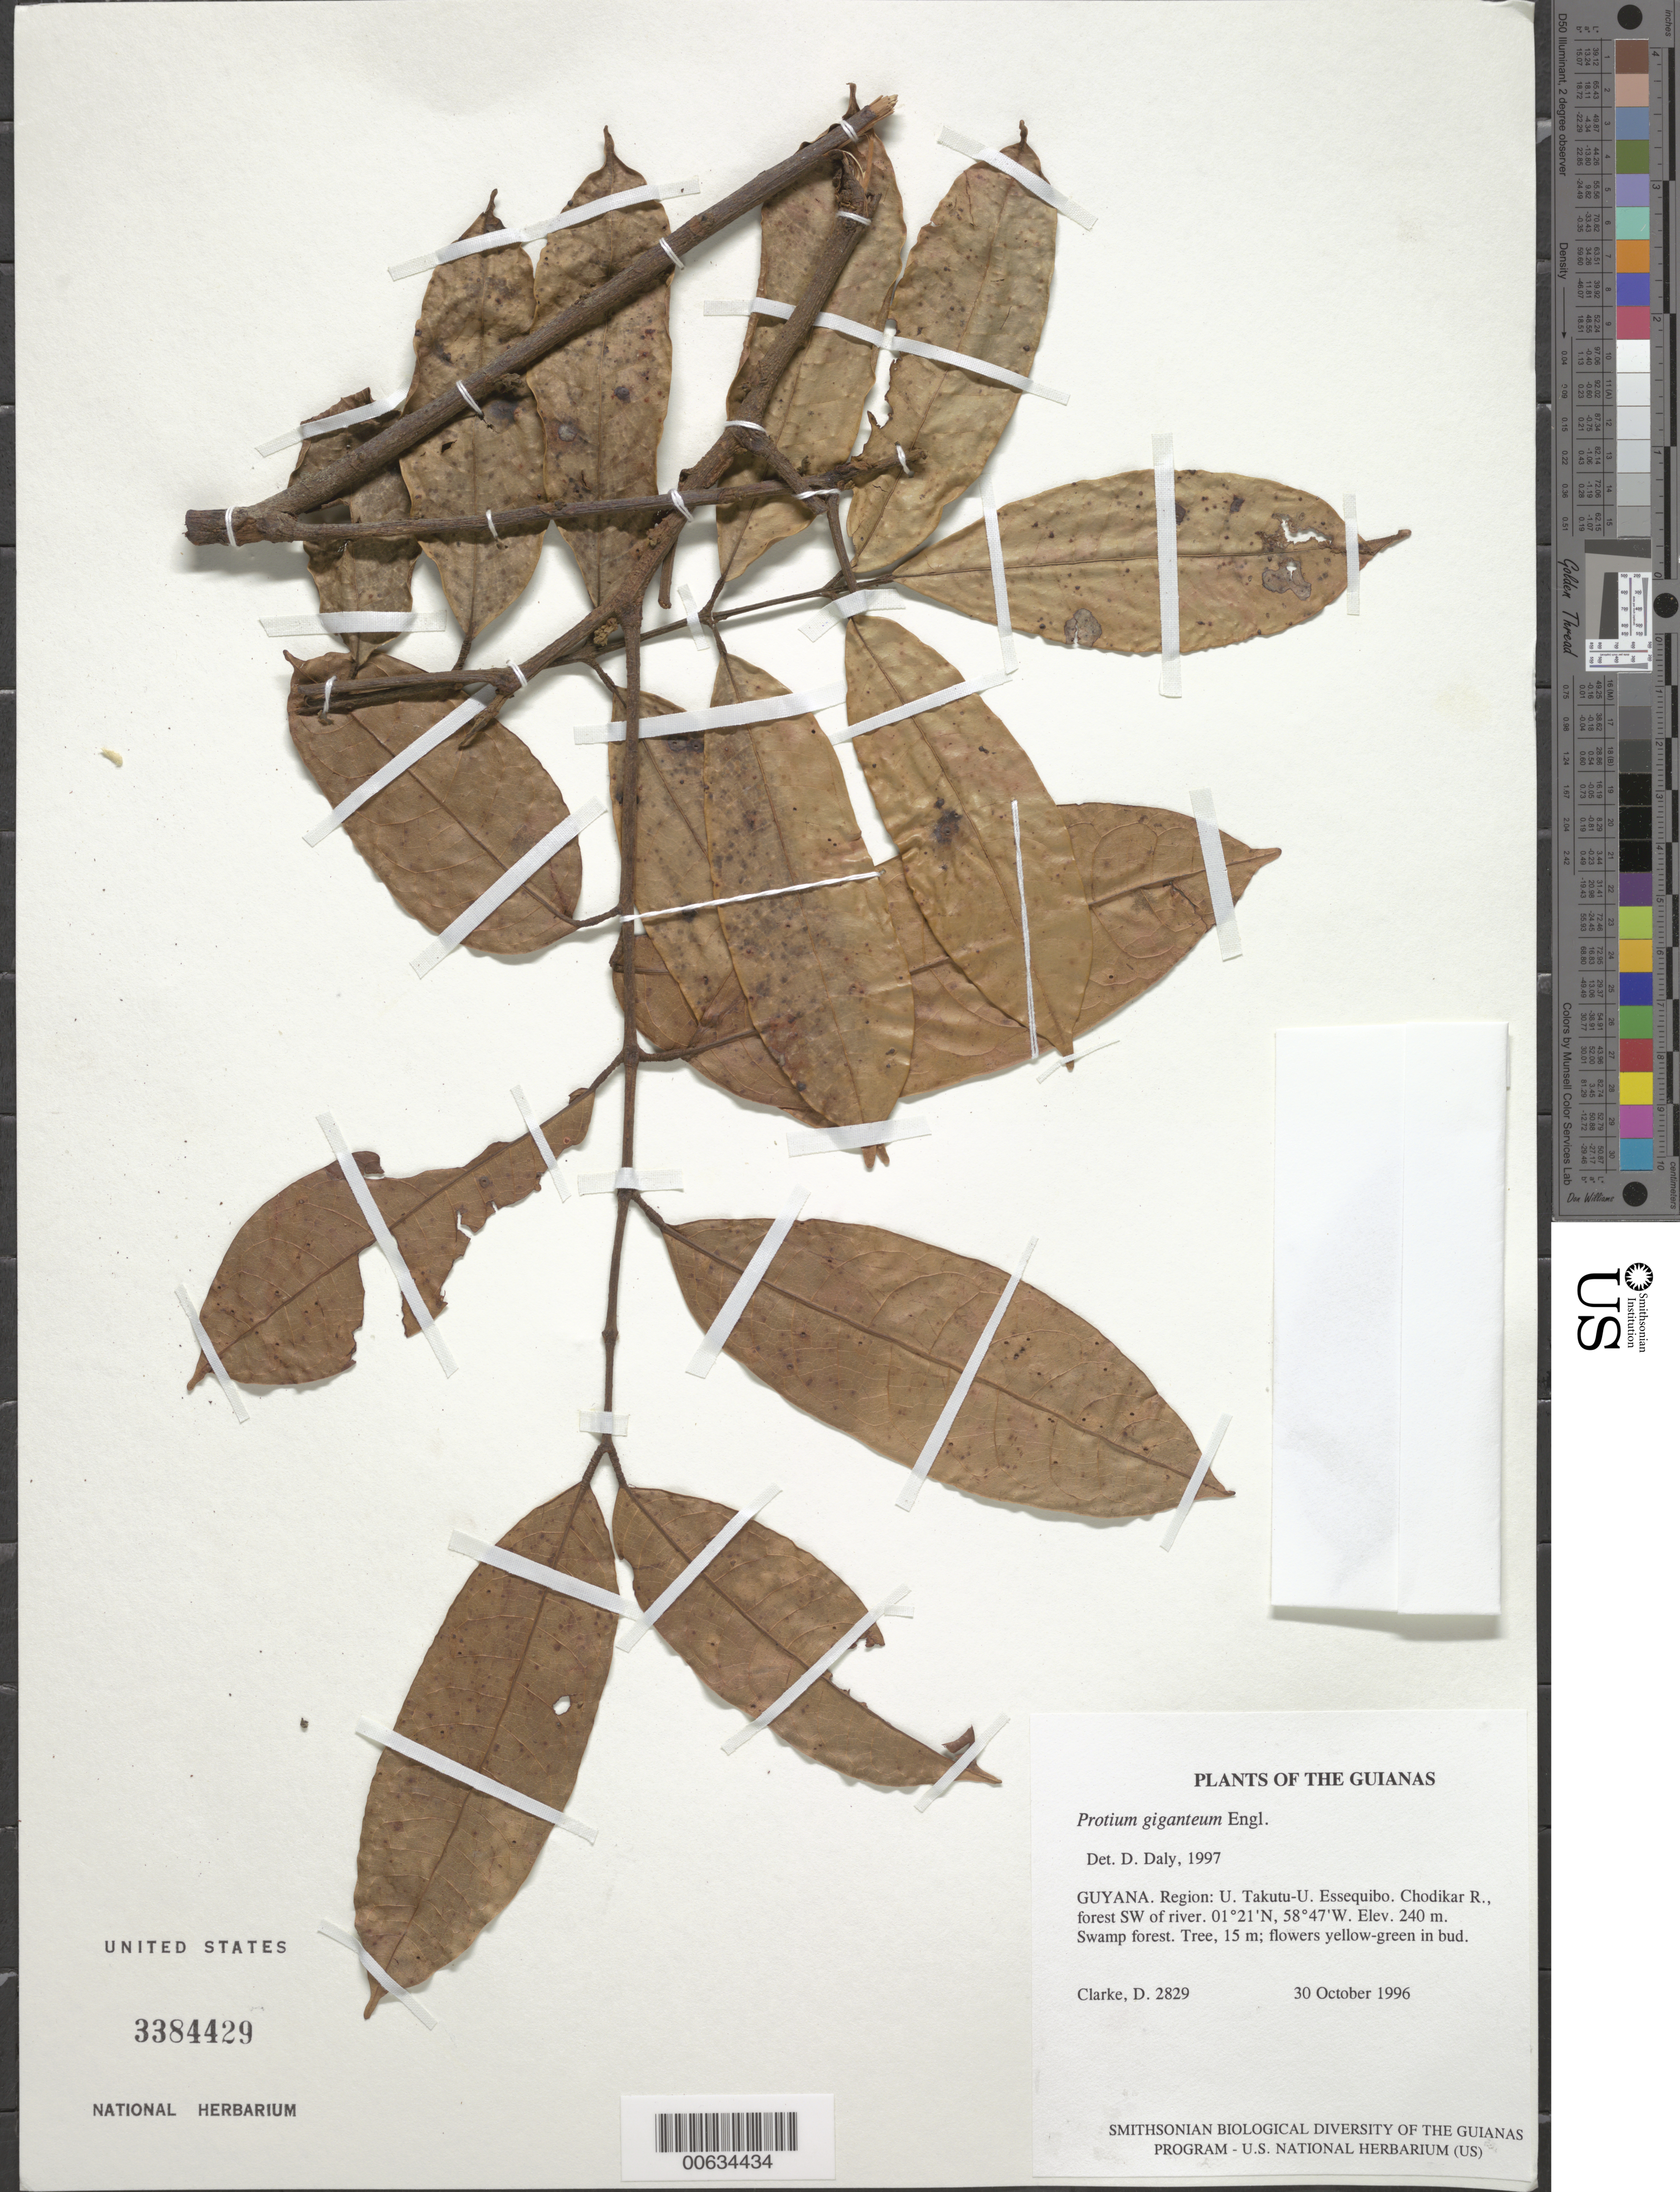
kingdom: Plantae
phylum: Tracheophyta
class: Magnoliopsida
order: Sapindales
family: Burseraceae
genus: Protium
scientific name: Protium giganteum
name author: Engl.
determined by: Daly, D. C.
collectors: H. D. Clarke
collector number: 2829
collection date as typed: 30 October 1996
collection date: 1996-10-30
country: Guyana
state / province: U. Takutu-U. Essequibo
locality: Chodikar R., forest SW of river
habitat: Swamp forest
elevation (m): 240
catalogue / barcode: US 3384429